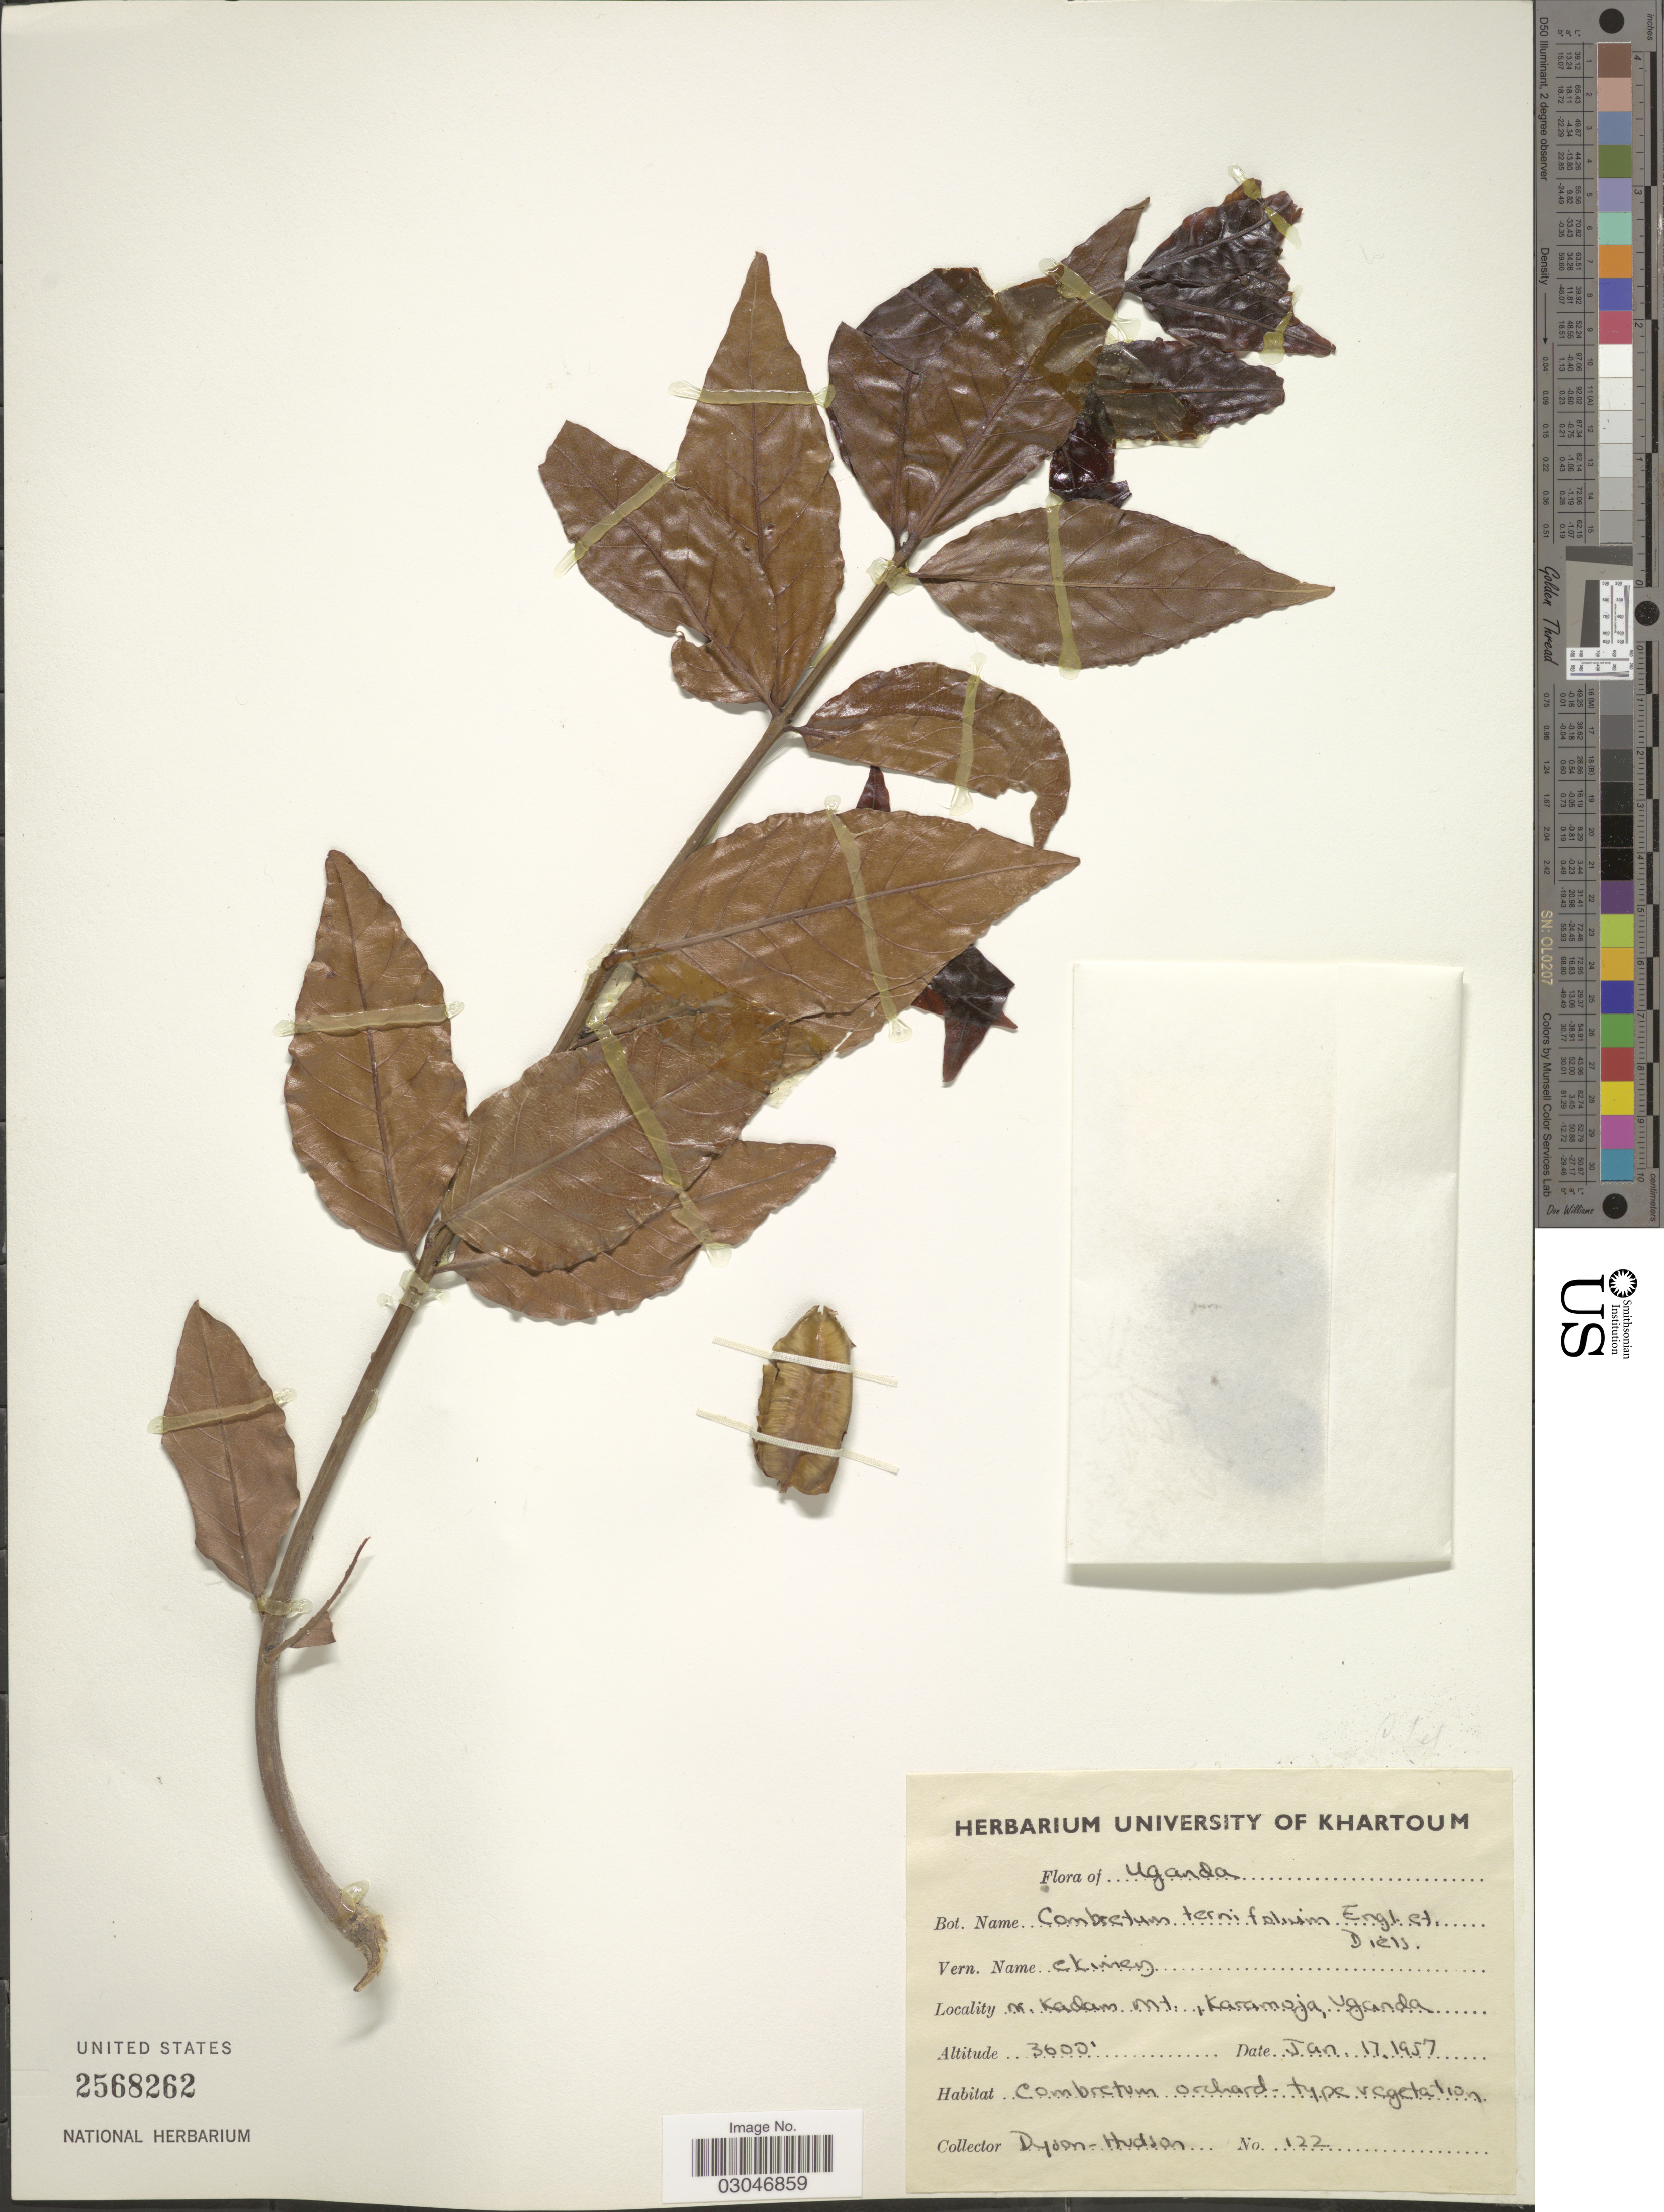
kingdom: Plantae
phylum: Tracheophyta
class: Magnoliopsida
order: Myrtales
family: Combretaceae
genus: Combretum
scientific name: Combretum ternifolium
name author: Engl. & Diels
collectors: Dyson-Hudson, --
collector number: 122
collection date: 1957-01-17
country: Uganda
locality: Nr. Kadam mt, Karamoja.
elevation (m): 1097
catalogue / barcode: US 2568262